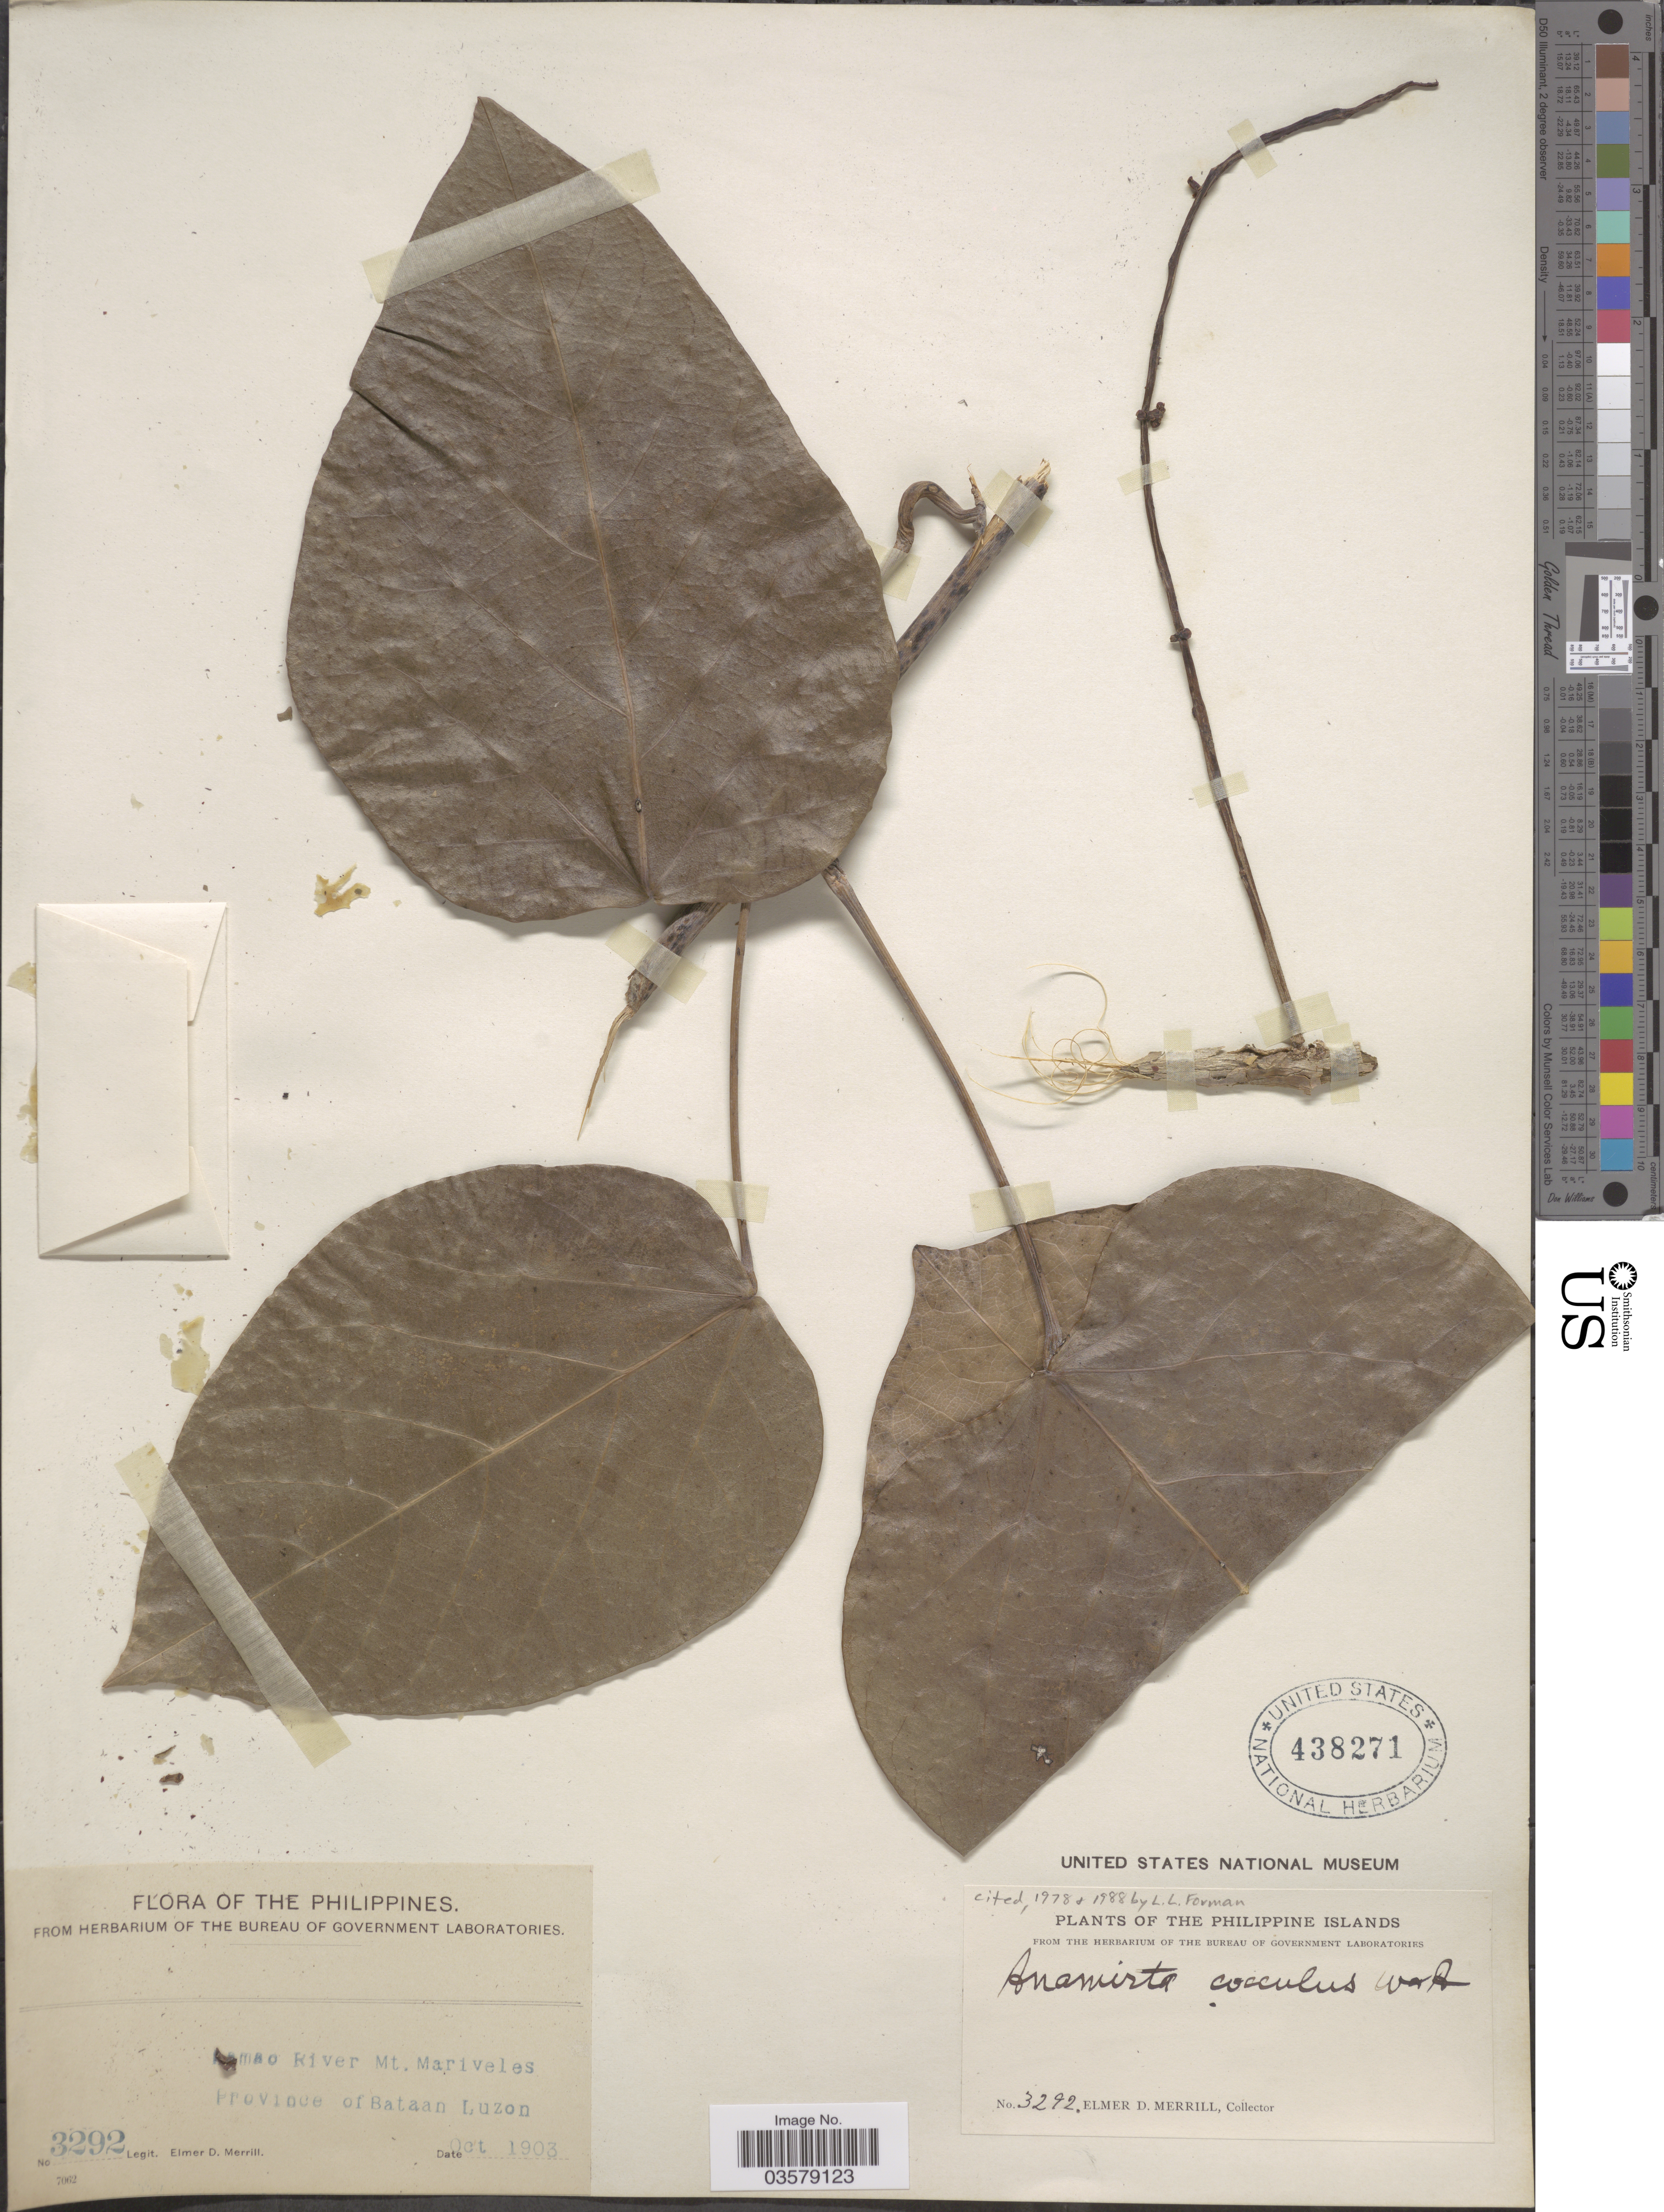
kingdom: Plantae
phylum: Tracheophyta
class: Magnoliopsida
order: Ranunculales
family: Menispermaceae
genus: Anamirta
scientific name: Anamirta cocculus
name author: (L.) Wight & Arn.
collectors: E. D. Merrill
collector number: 3292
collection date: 1903-10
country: Philippines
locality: [illegible text]mao River Mt. Mariveles. Province of Bataan Luzon.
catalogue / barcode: US 438271